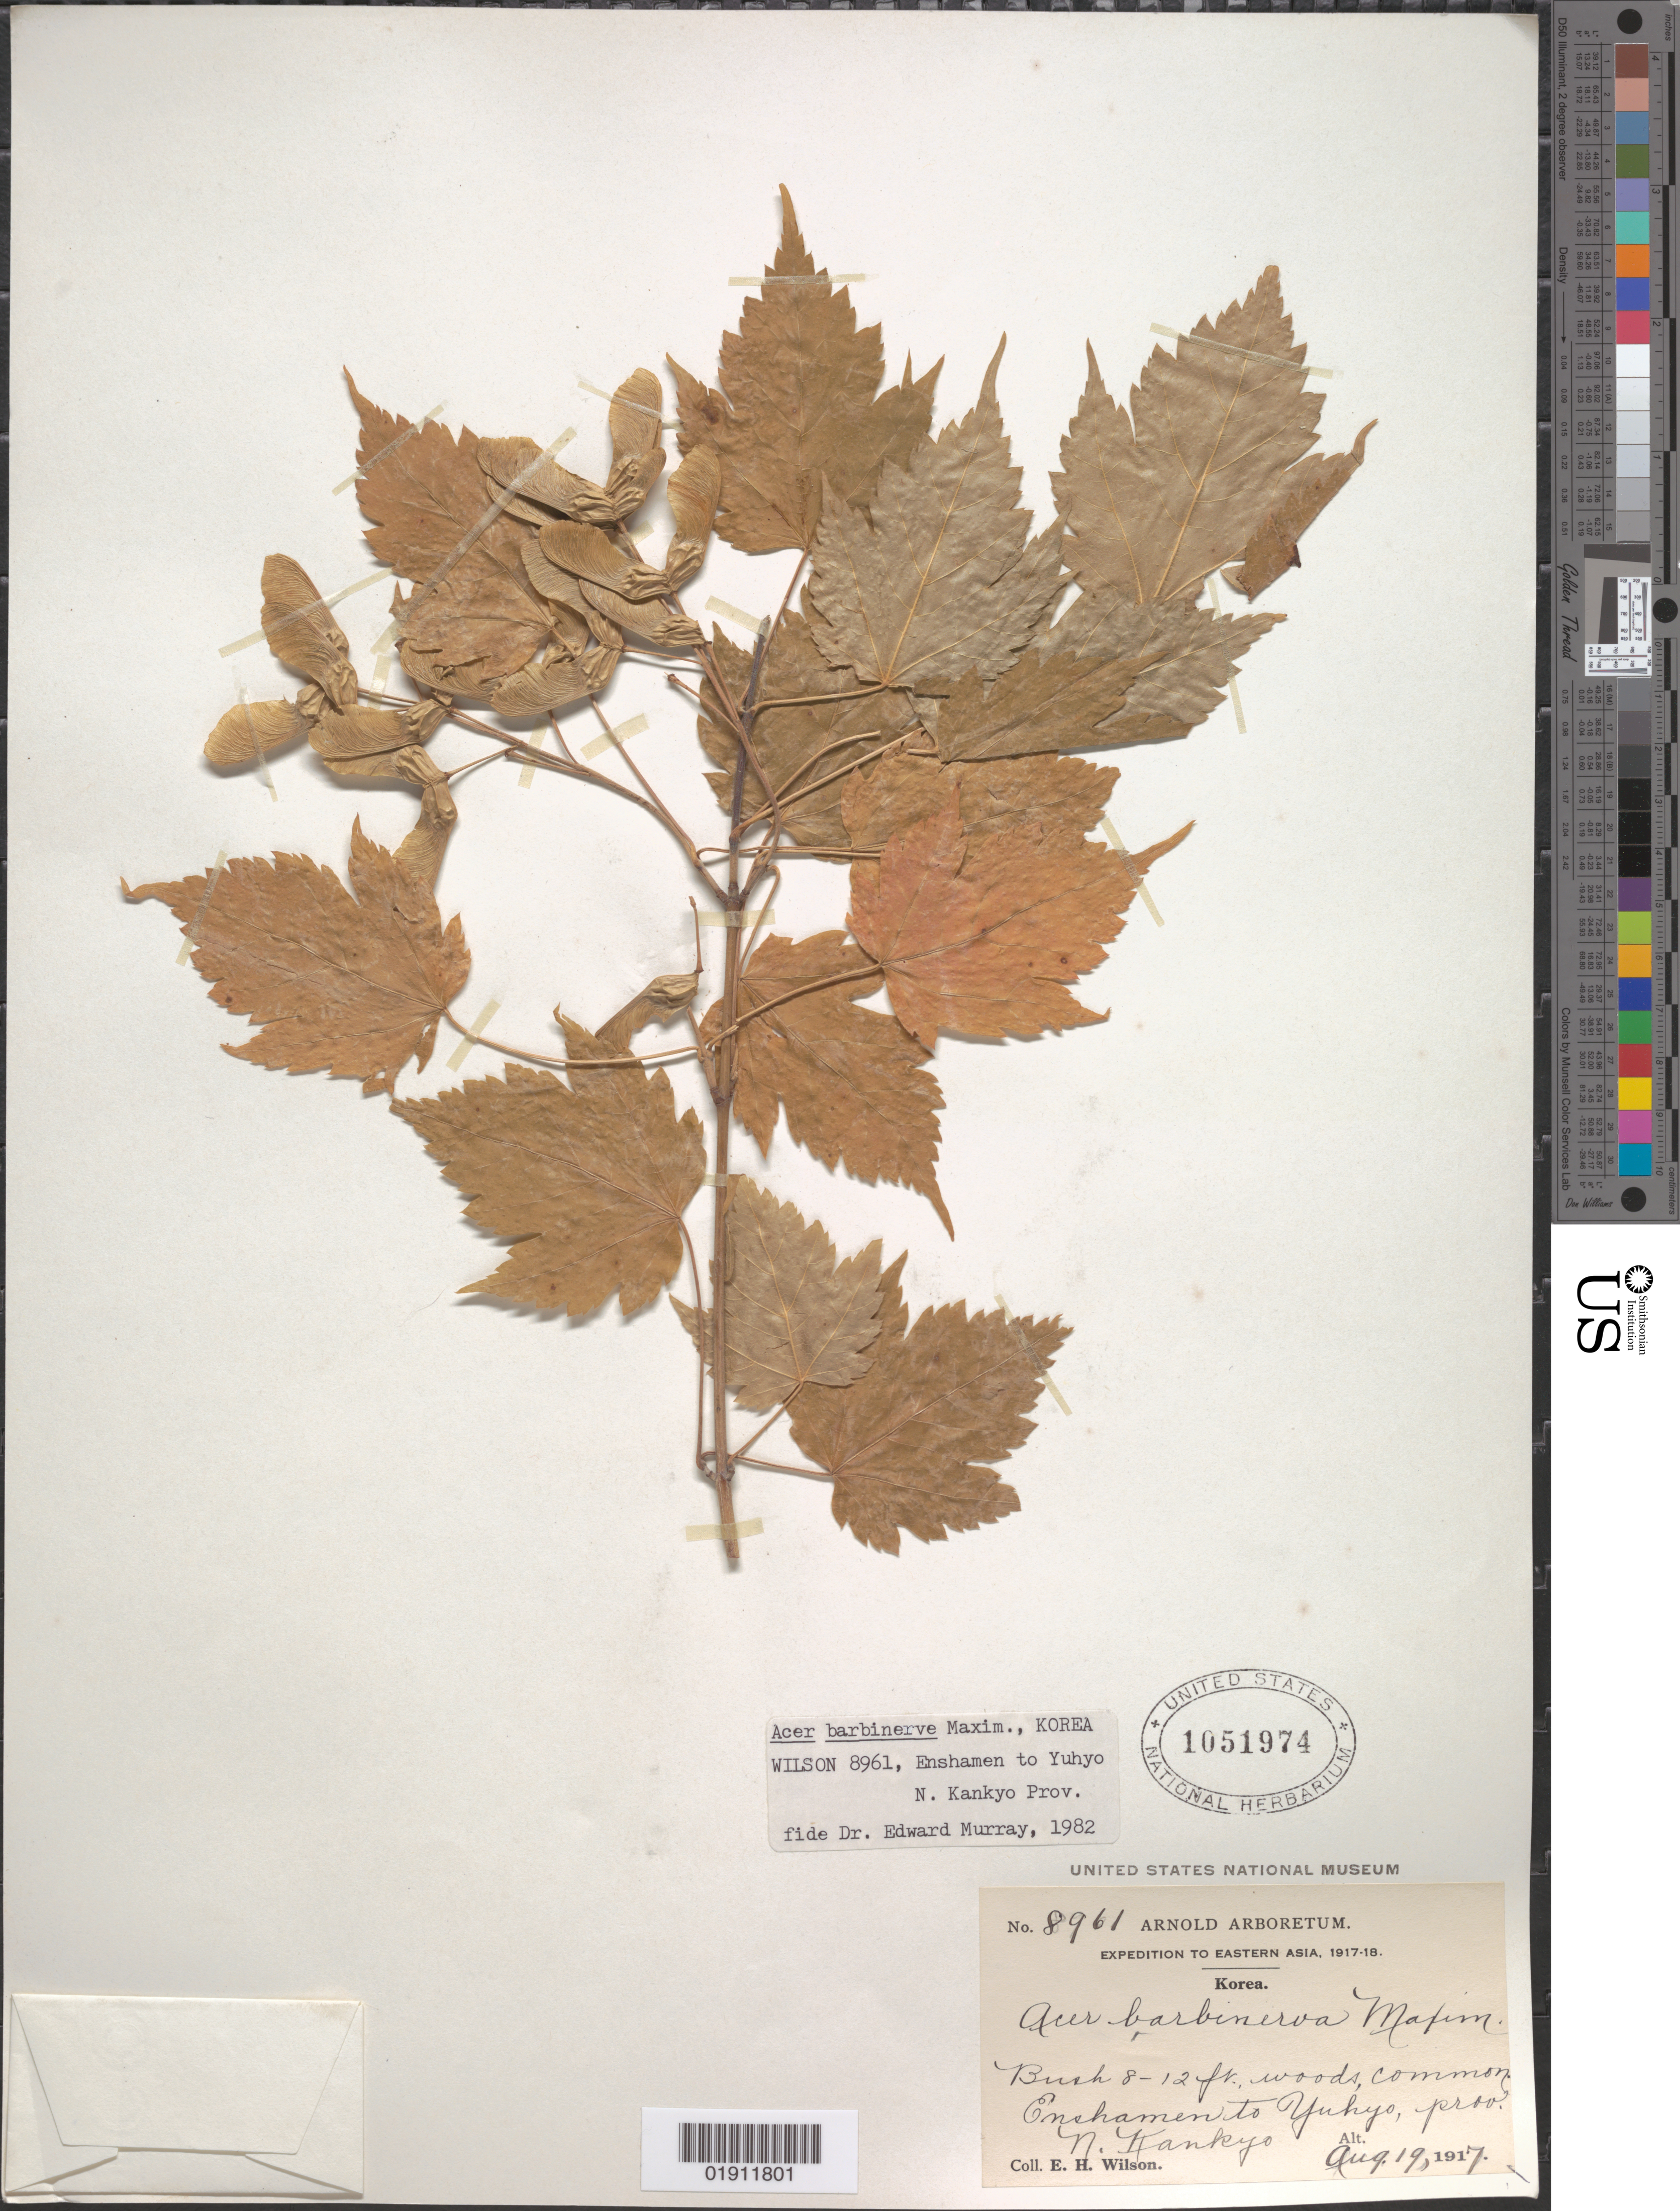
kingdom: Plantae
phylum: Tracheophyta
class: Magnoliopsida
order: Sapindales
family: Sapindaceae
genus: Acer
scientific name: Acer barbinerve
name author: Maxim.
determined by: Murray, Edward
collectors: E. H. Wilson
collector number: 8961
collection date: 1917-08-19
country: North Korea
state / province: North Hamgyong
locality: Prov. N. Kankyo [North Hamgyong Province], Enshamen to Yukyo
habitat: Woods, common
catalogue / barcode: US 1051974